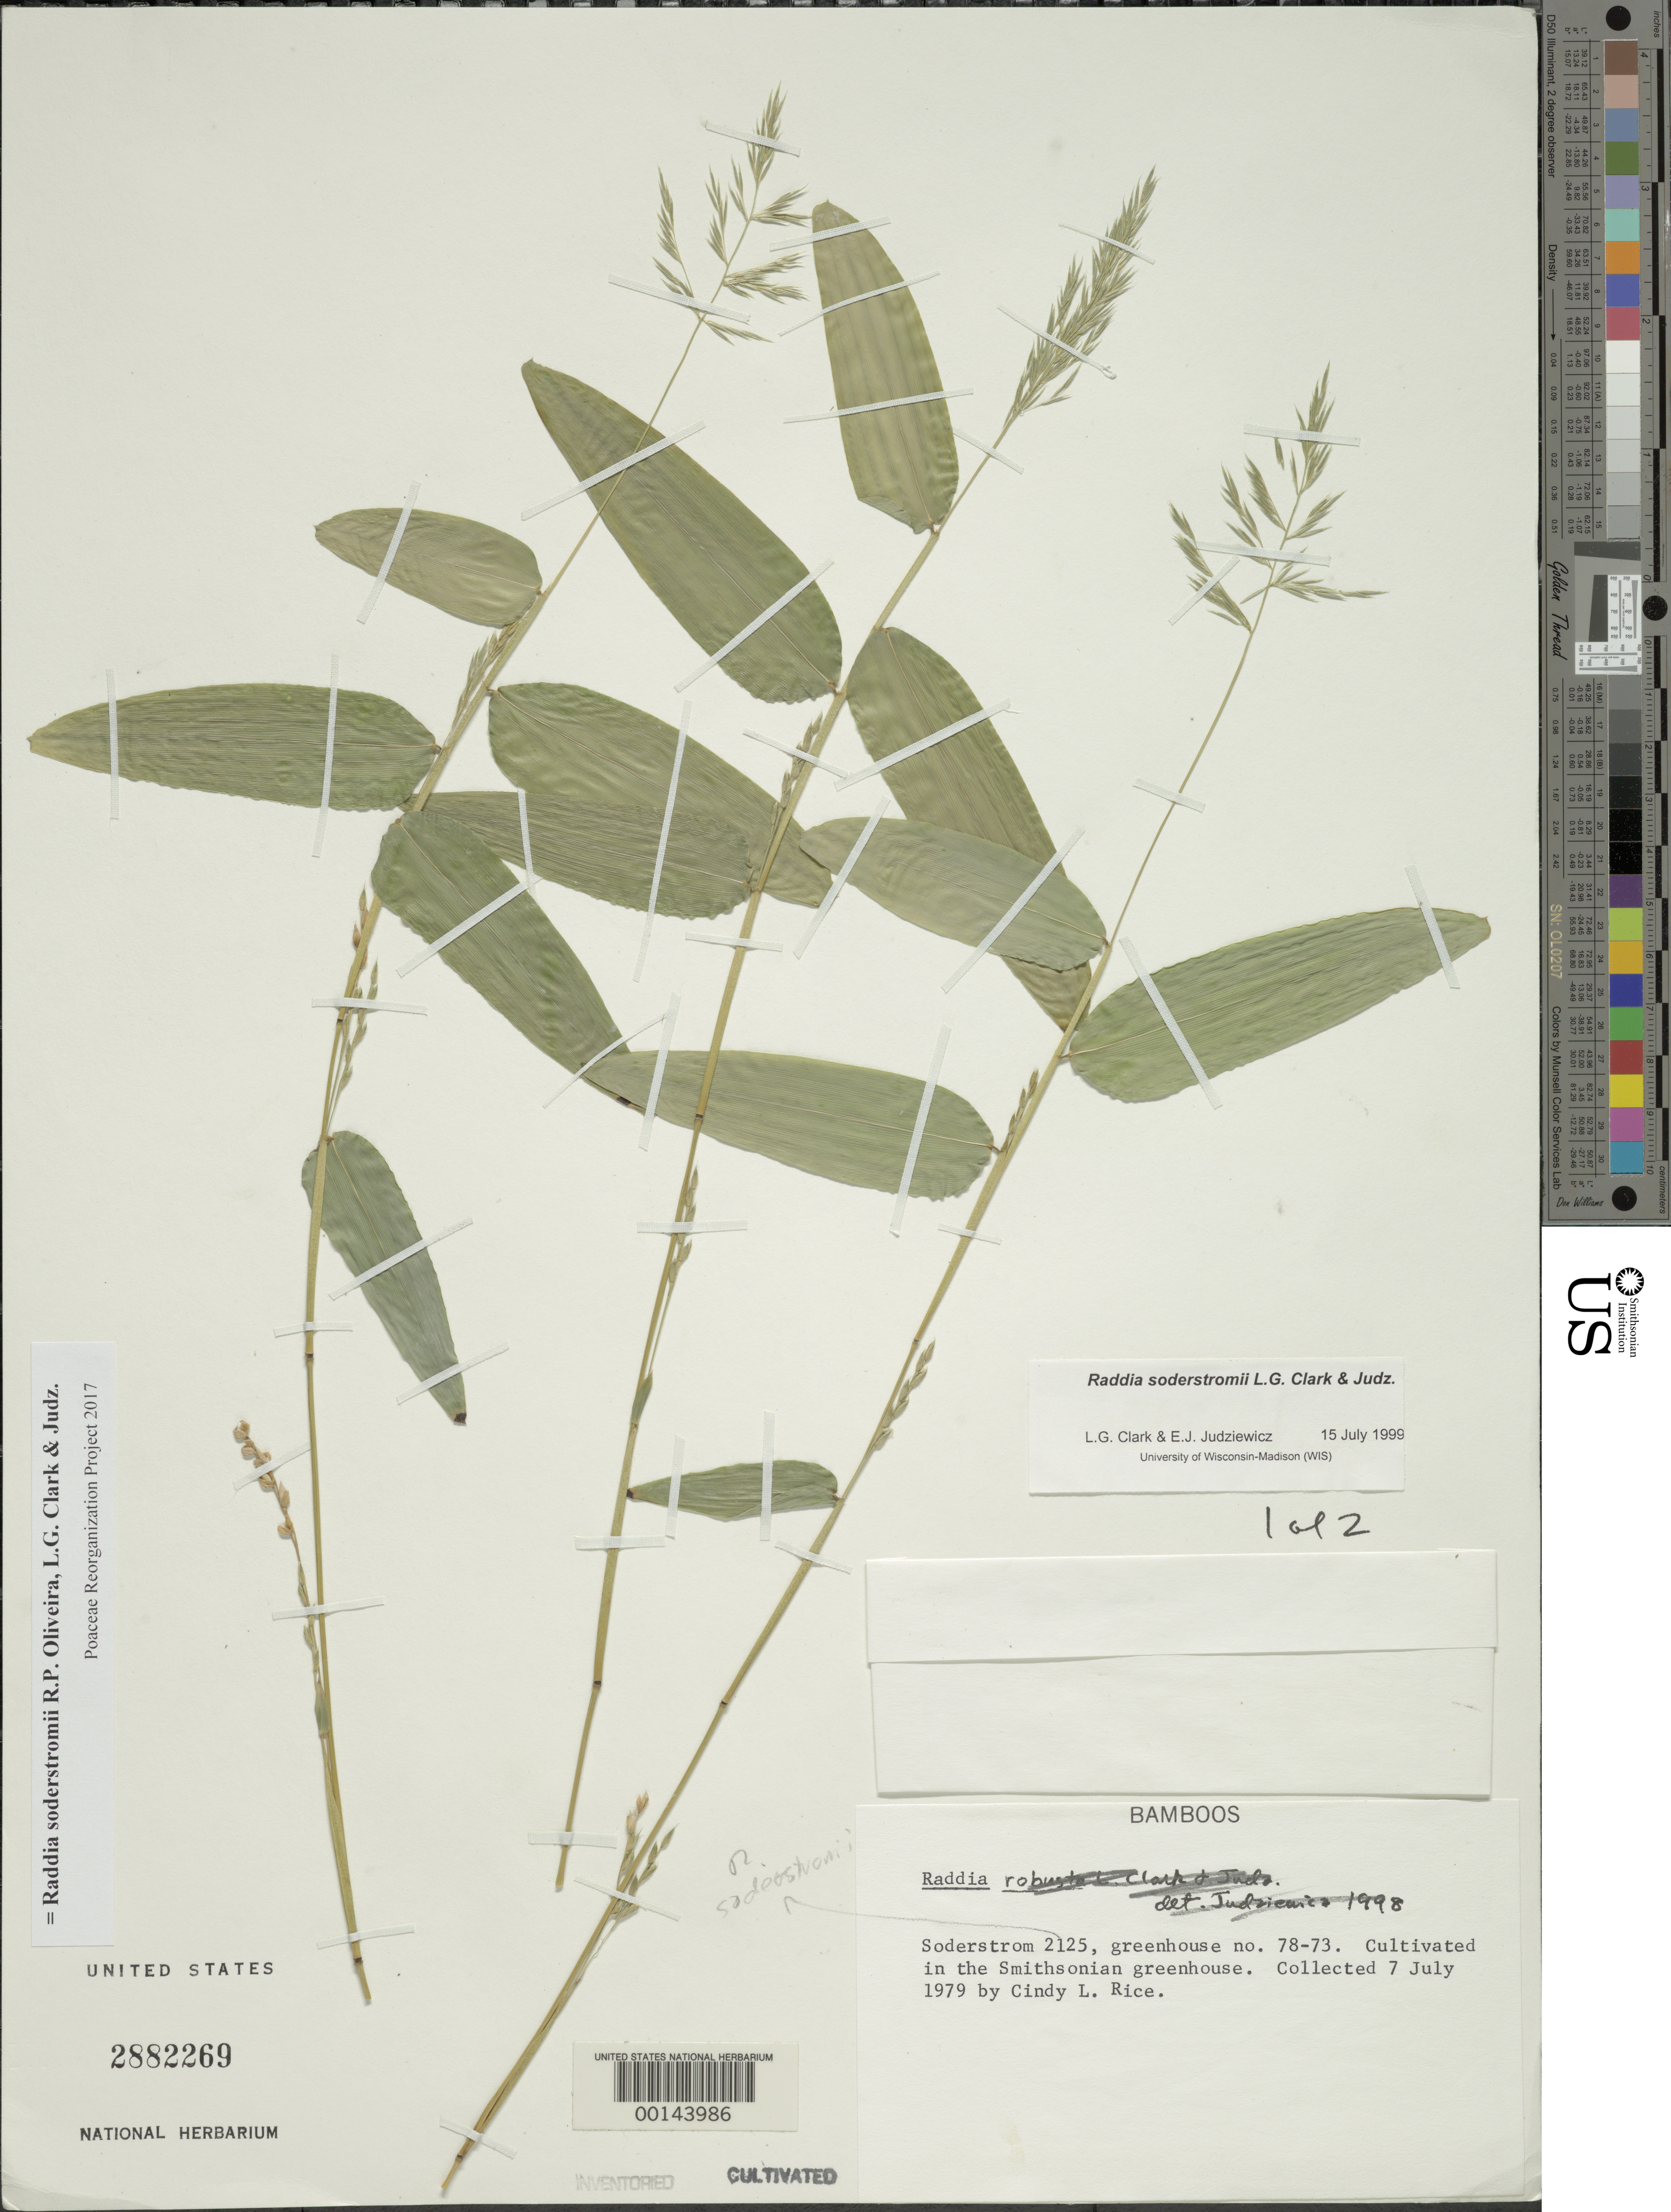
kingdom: Plantae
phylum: Tracheophyta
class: Liliopsida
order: Poales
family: Poaceae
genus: Raddia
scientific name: Raddia soderstromii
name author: R.P. Oliveira et al.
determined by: Poaceae Reorganization Project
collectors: C. Rice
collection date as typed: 07 Jul 1979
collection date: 1979-07-07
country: United States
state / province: District of Columbia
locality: Natural history greenhouse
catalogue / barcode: US 2882269